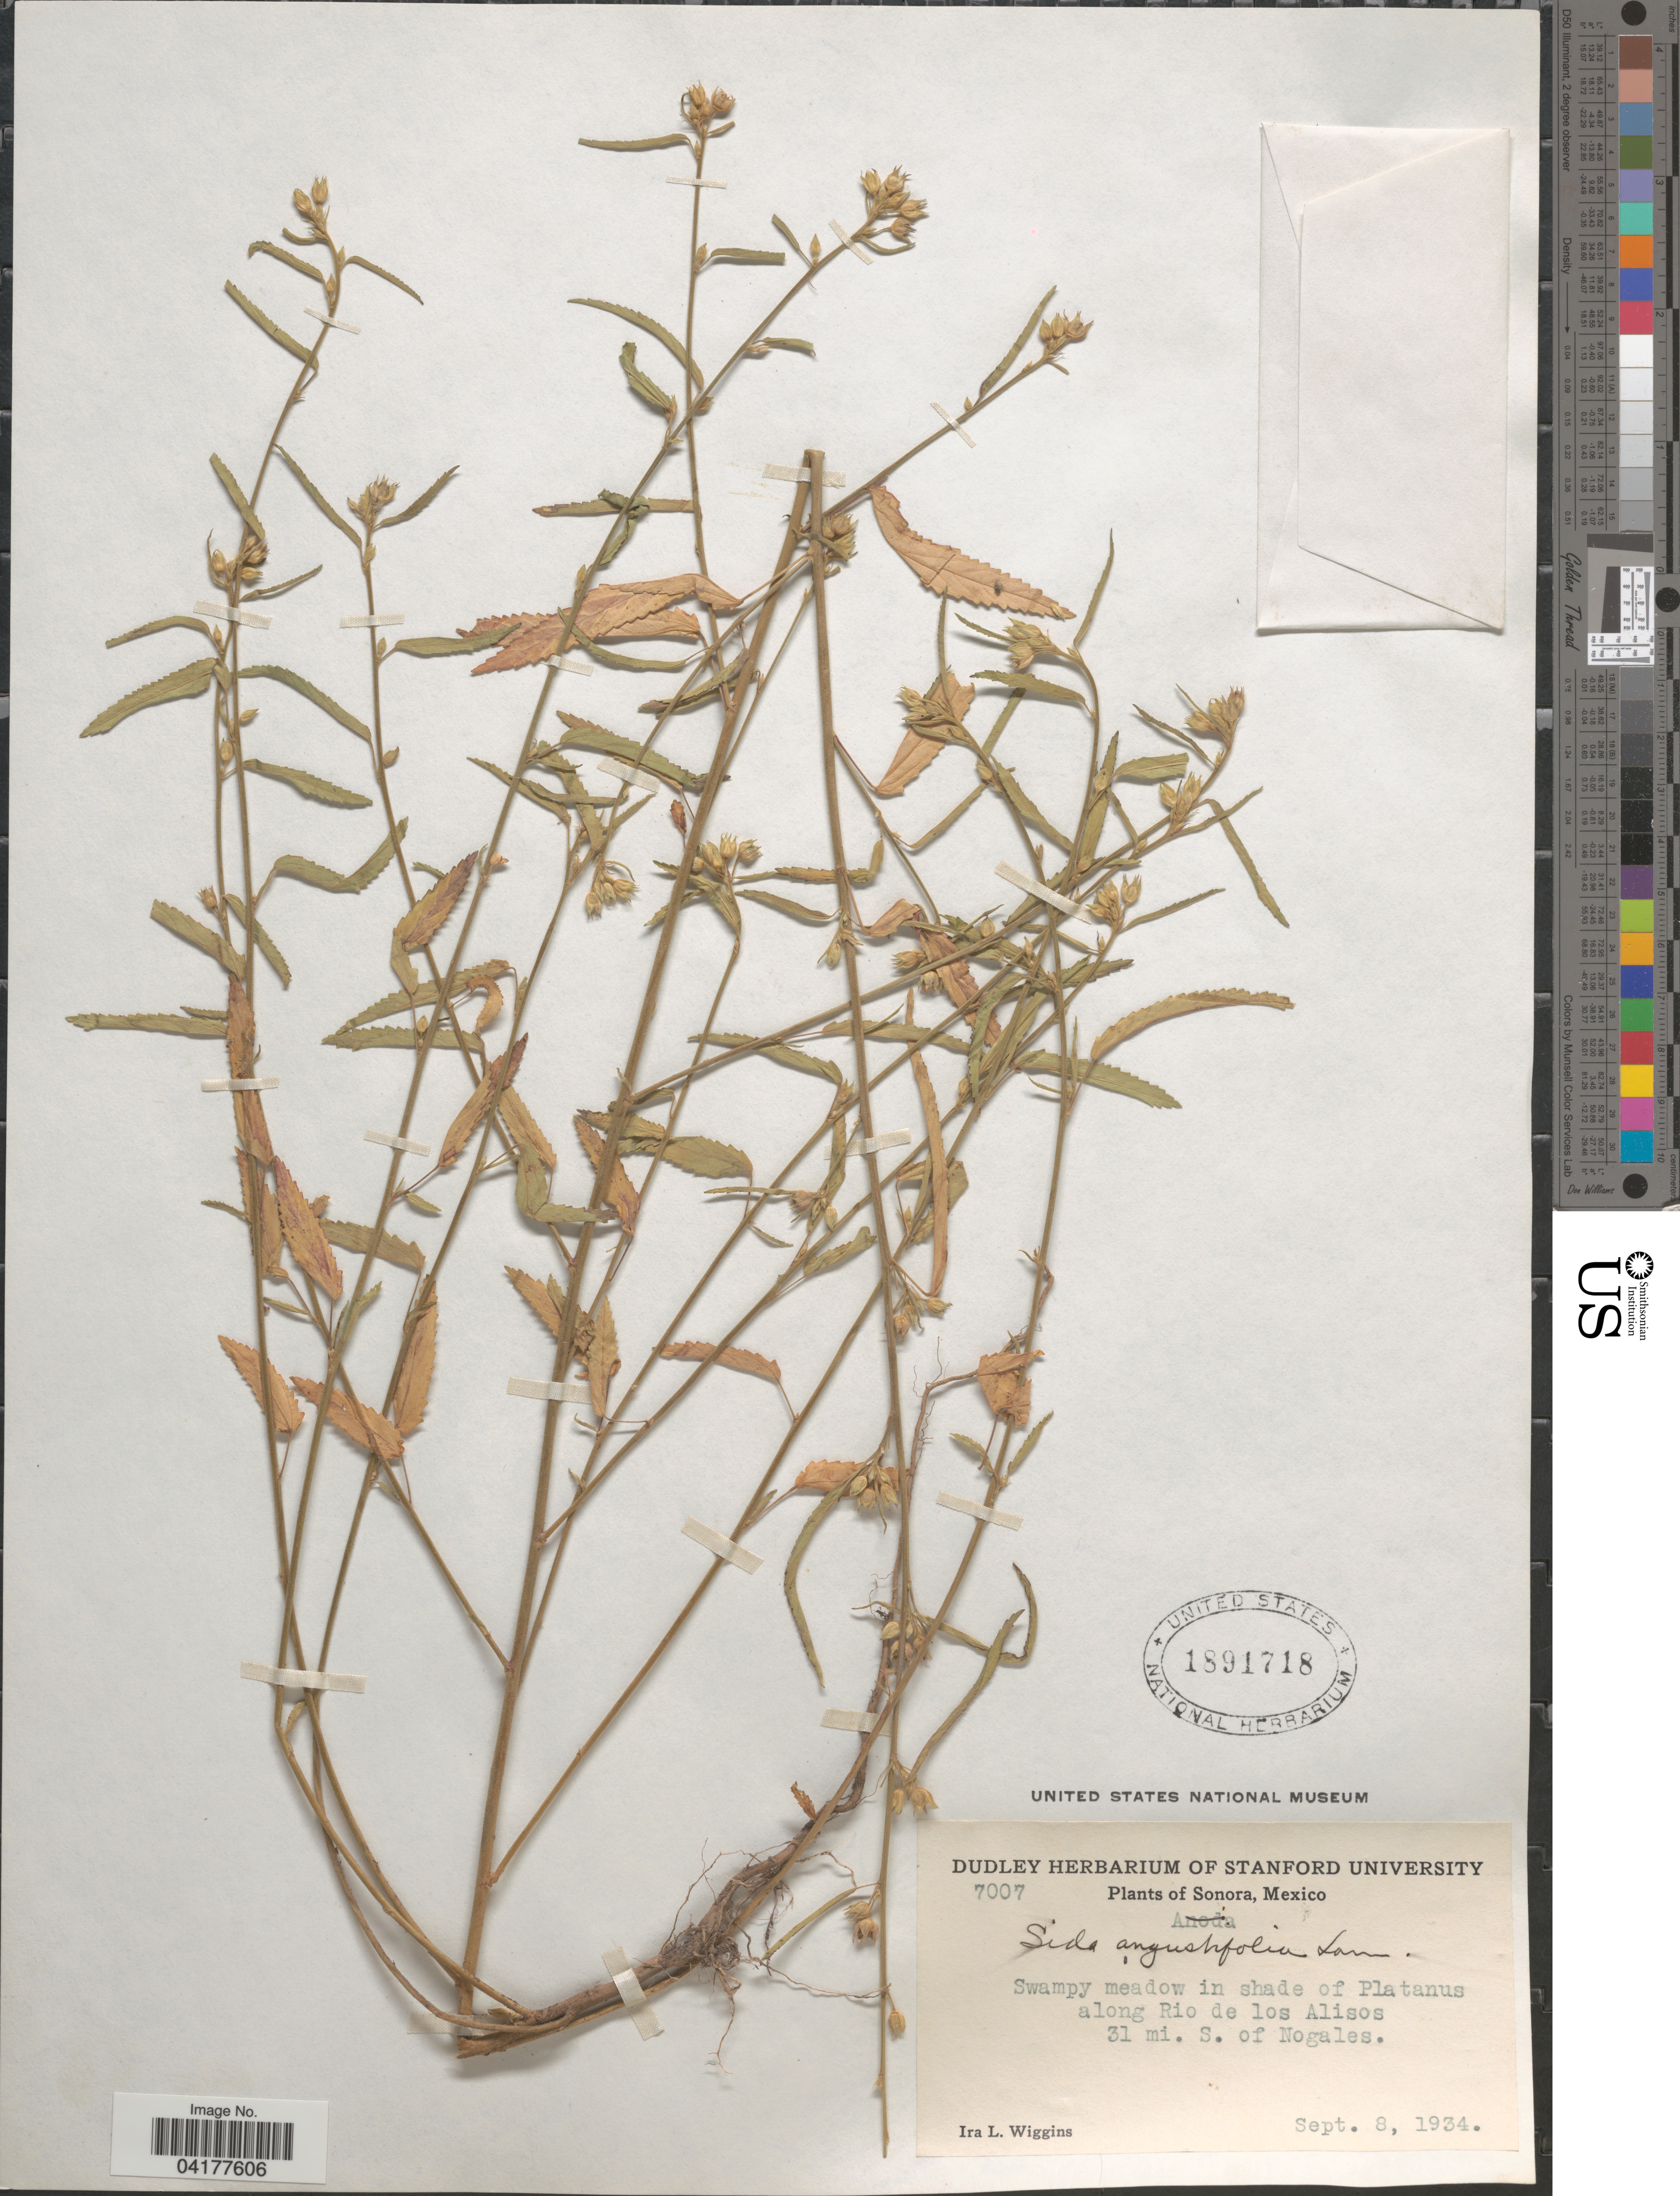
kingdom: Plantae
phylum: Tracheophyta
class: Magnoliopsida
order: Malvales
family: Malvaceae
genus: Sida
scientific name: Sida spinosa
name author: L.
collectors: I. L. Wiggins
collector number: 7007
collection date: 1934-09-08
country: Mexico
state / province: Sonora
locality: Swampy meadow in shade of Platanus along Rio de los Alisos 31 mi. S. of Nogales.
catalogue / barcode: US 1891718